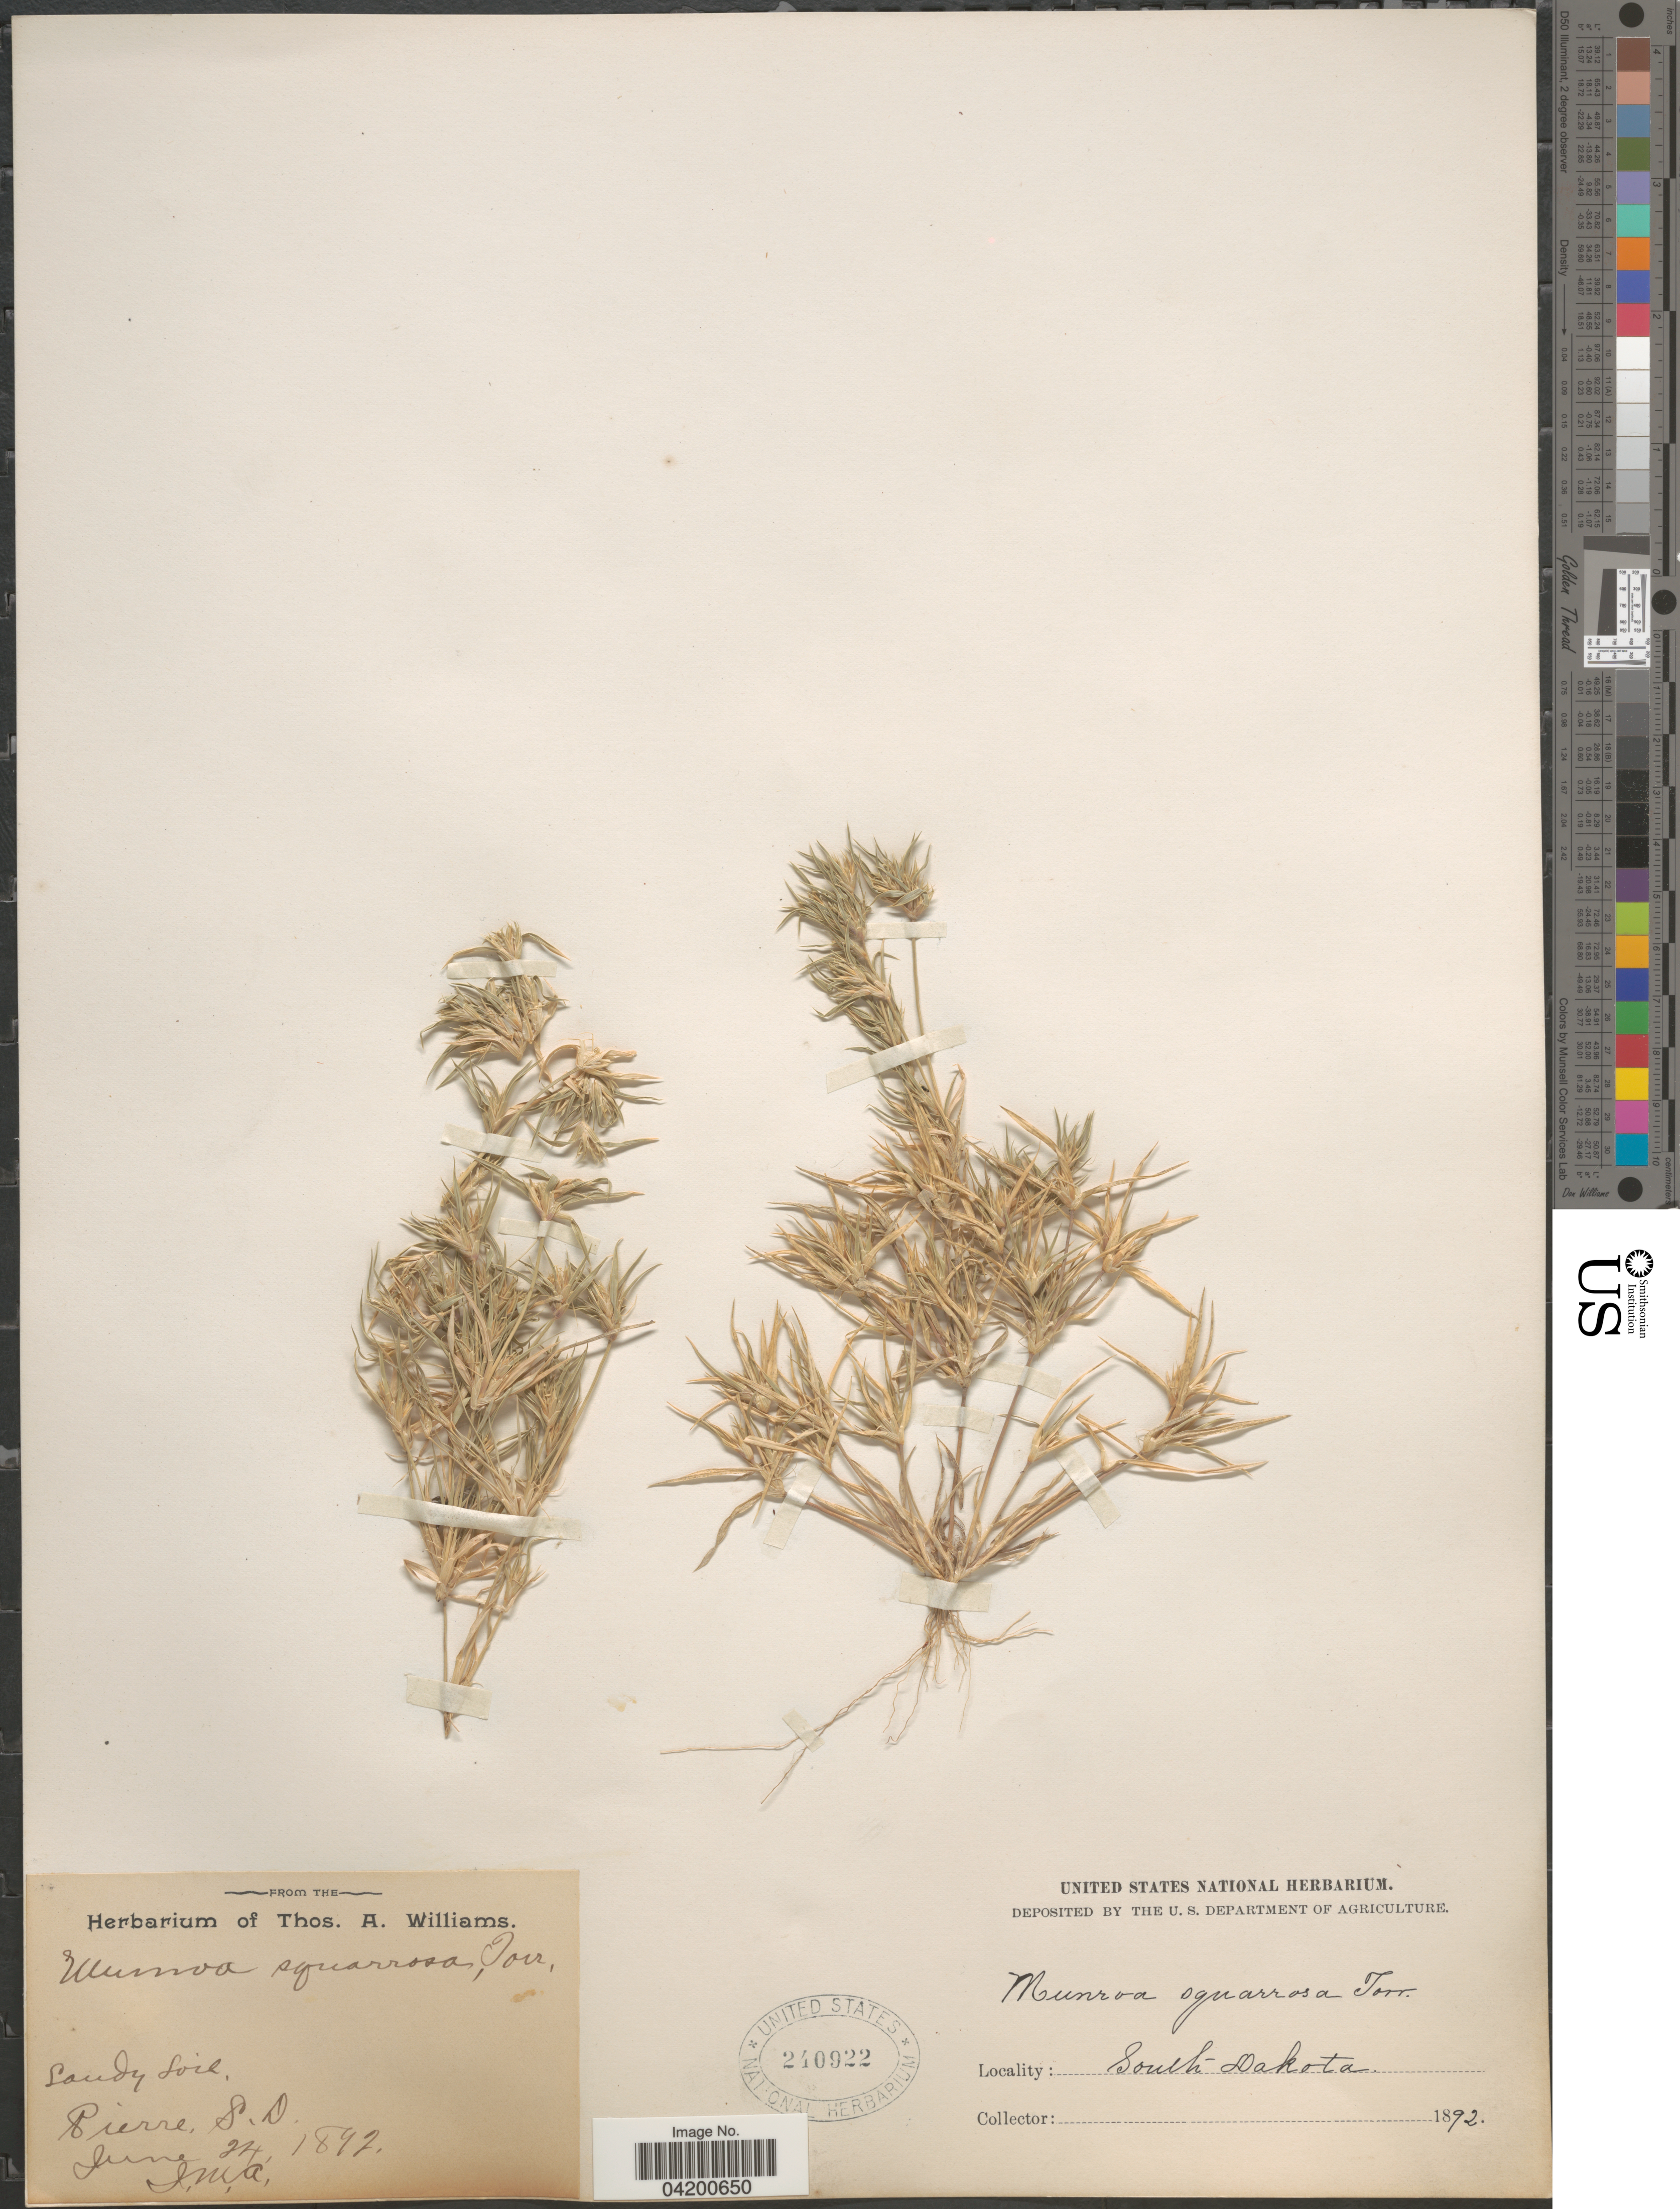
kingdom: Plantae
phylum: Tracheophyta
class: Liliopsida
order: Poales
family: Poaceae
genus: Munroa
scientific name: Munroa squarrosa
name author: (Nutt.) Torr.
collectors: T. A. Williams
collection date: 1892-06-24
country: United States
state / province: South Dakota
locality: Pierre.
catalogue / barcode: US 240922